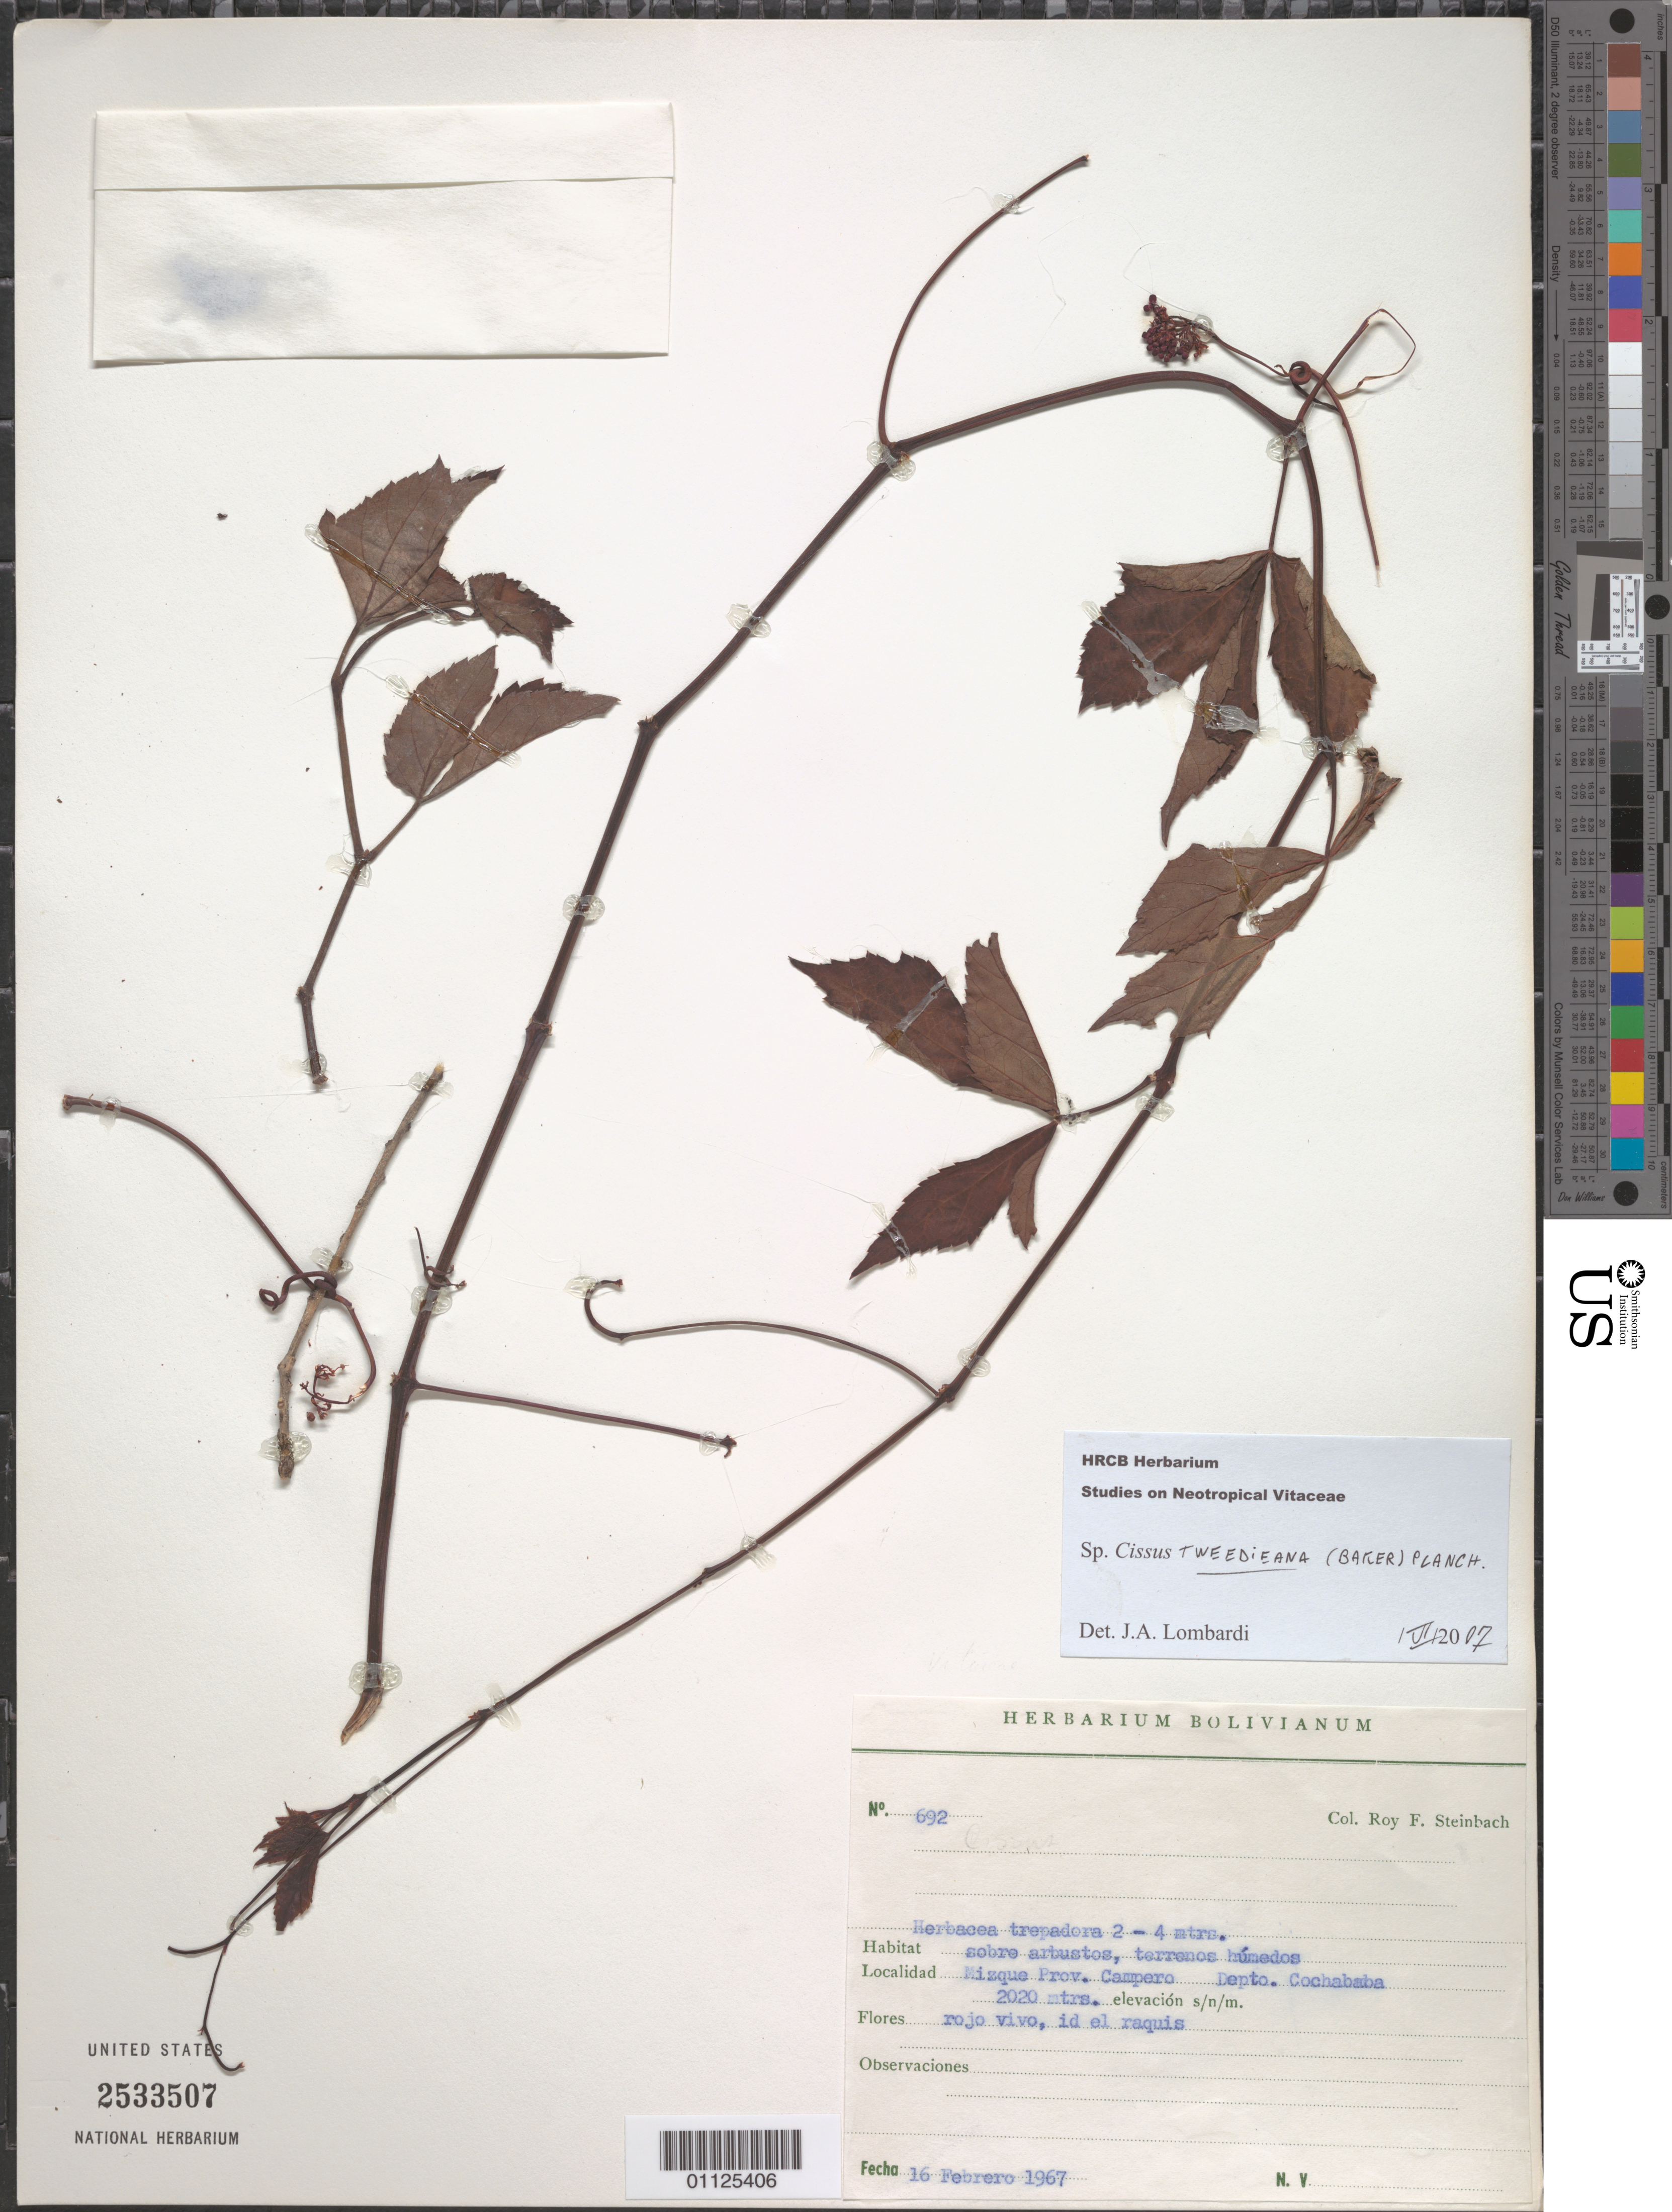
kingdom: Plantae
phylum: Tracheophyta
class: Magnoliopsida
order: Vitales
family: Vitaceae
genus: Clematicissus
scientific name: Clematicissus tweedieana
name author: (Baker) Lombardi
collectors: R. F. Steinbach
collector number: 692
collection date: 1967-02-16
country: Bolivia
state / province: Cochabamba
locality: Mizque Prov. Campero.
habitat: Sobre arbustos, terrenos humedos.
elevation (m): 2020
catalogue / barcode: US 2533507